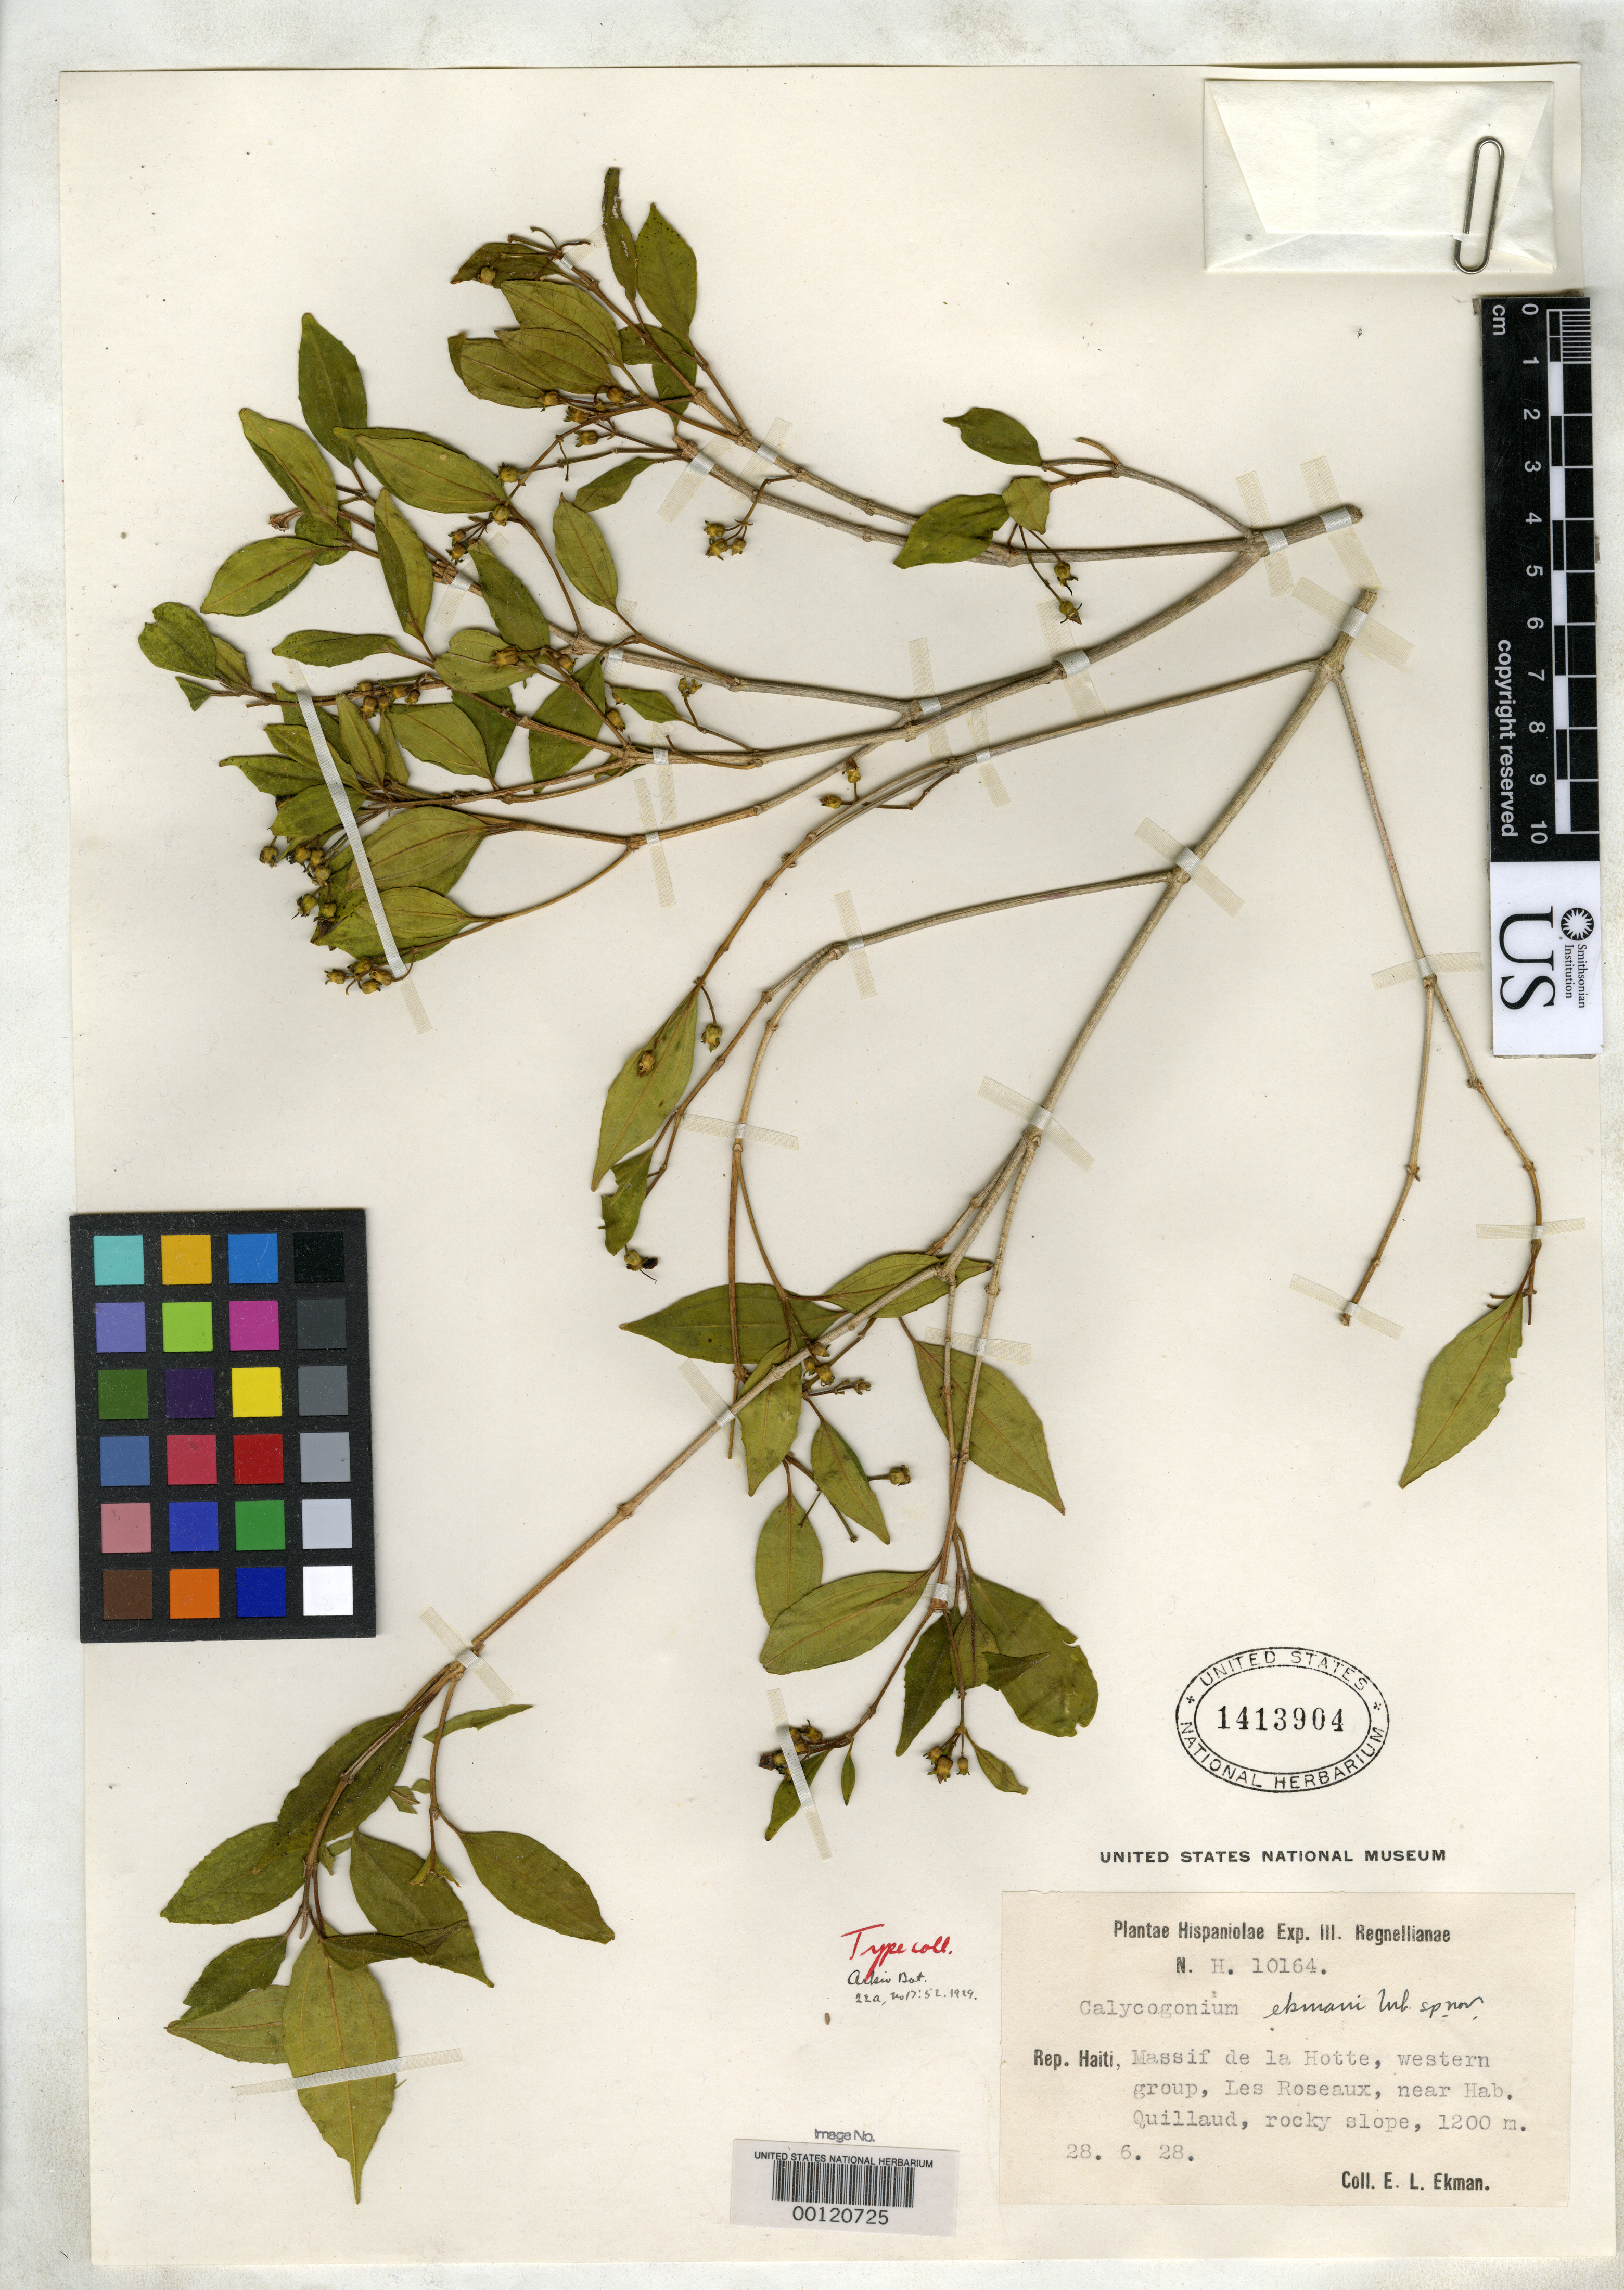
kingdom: Plantae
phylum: Tracheophyta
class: Magnoliopsida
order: Myrtales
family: Melastomataceae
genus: Calycogonium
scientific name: Calycogonium ekmanii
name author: Urb.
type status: Isotype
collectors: E. L. Ekman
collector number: H 10164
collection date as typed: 28 Jun 1928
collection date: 1928-06-28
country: Haiti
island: Hispaniola Island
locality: Massif de la Hotte in parte occidental, prope les Roseaux ad habitationem Quillaud.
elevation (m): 1200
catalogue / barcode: US 1413904